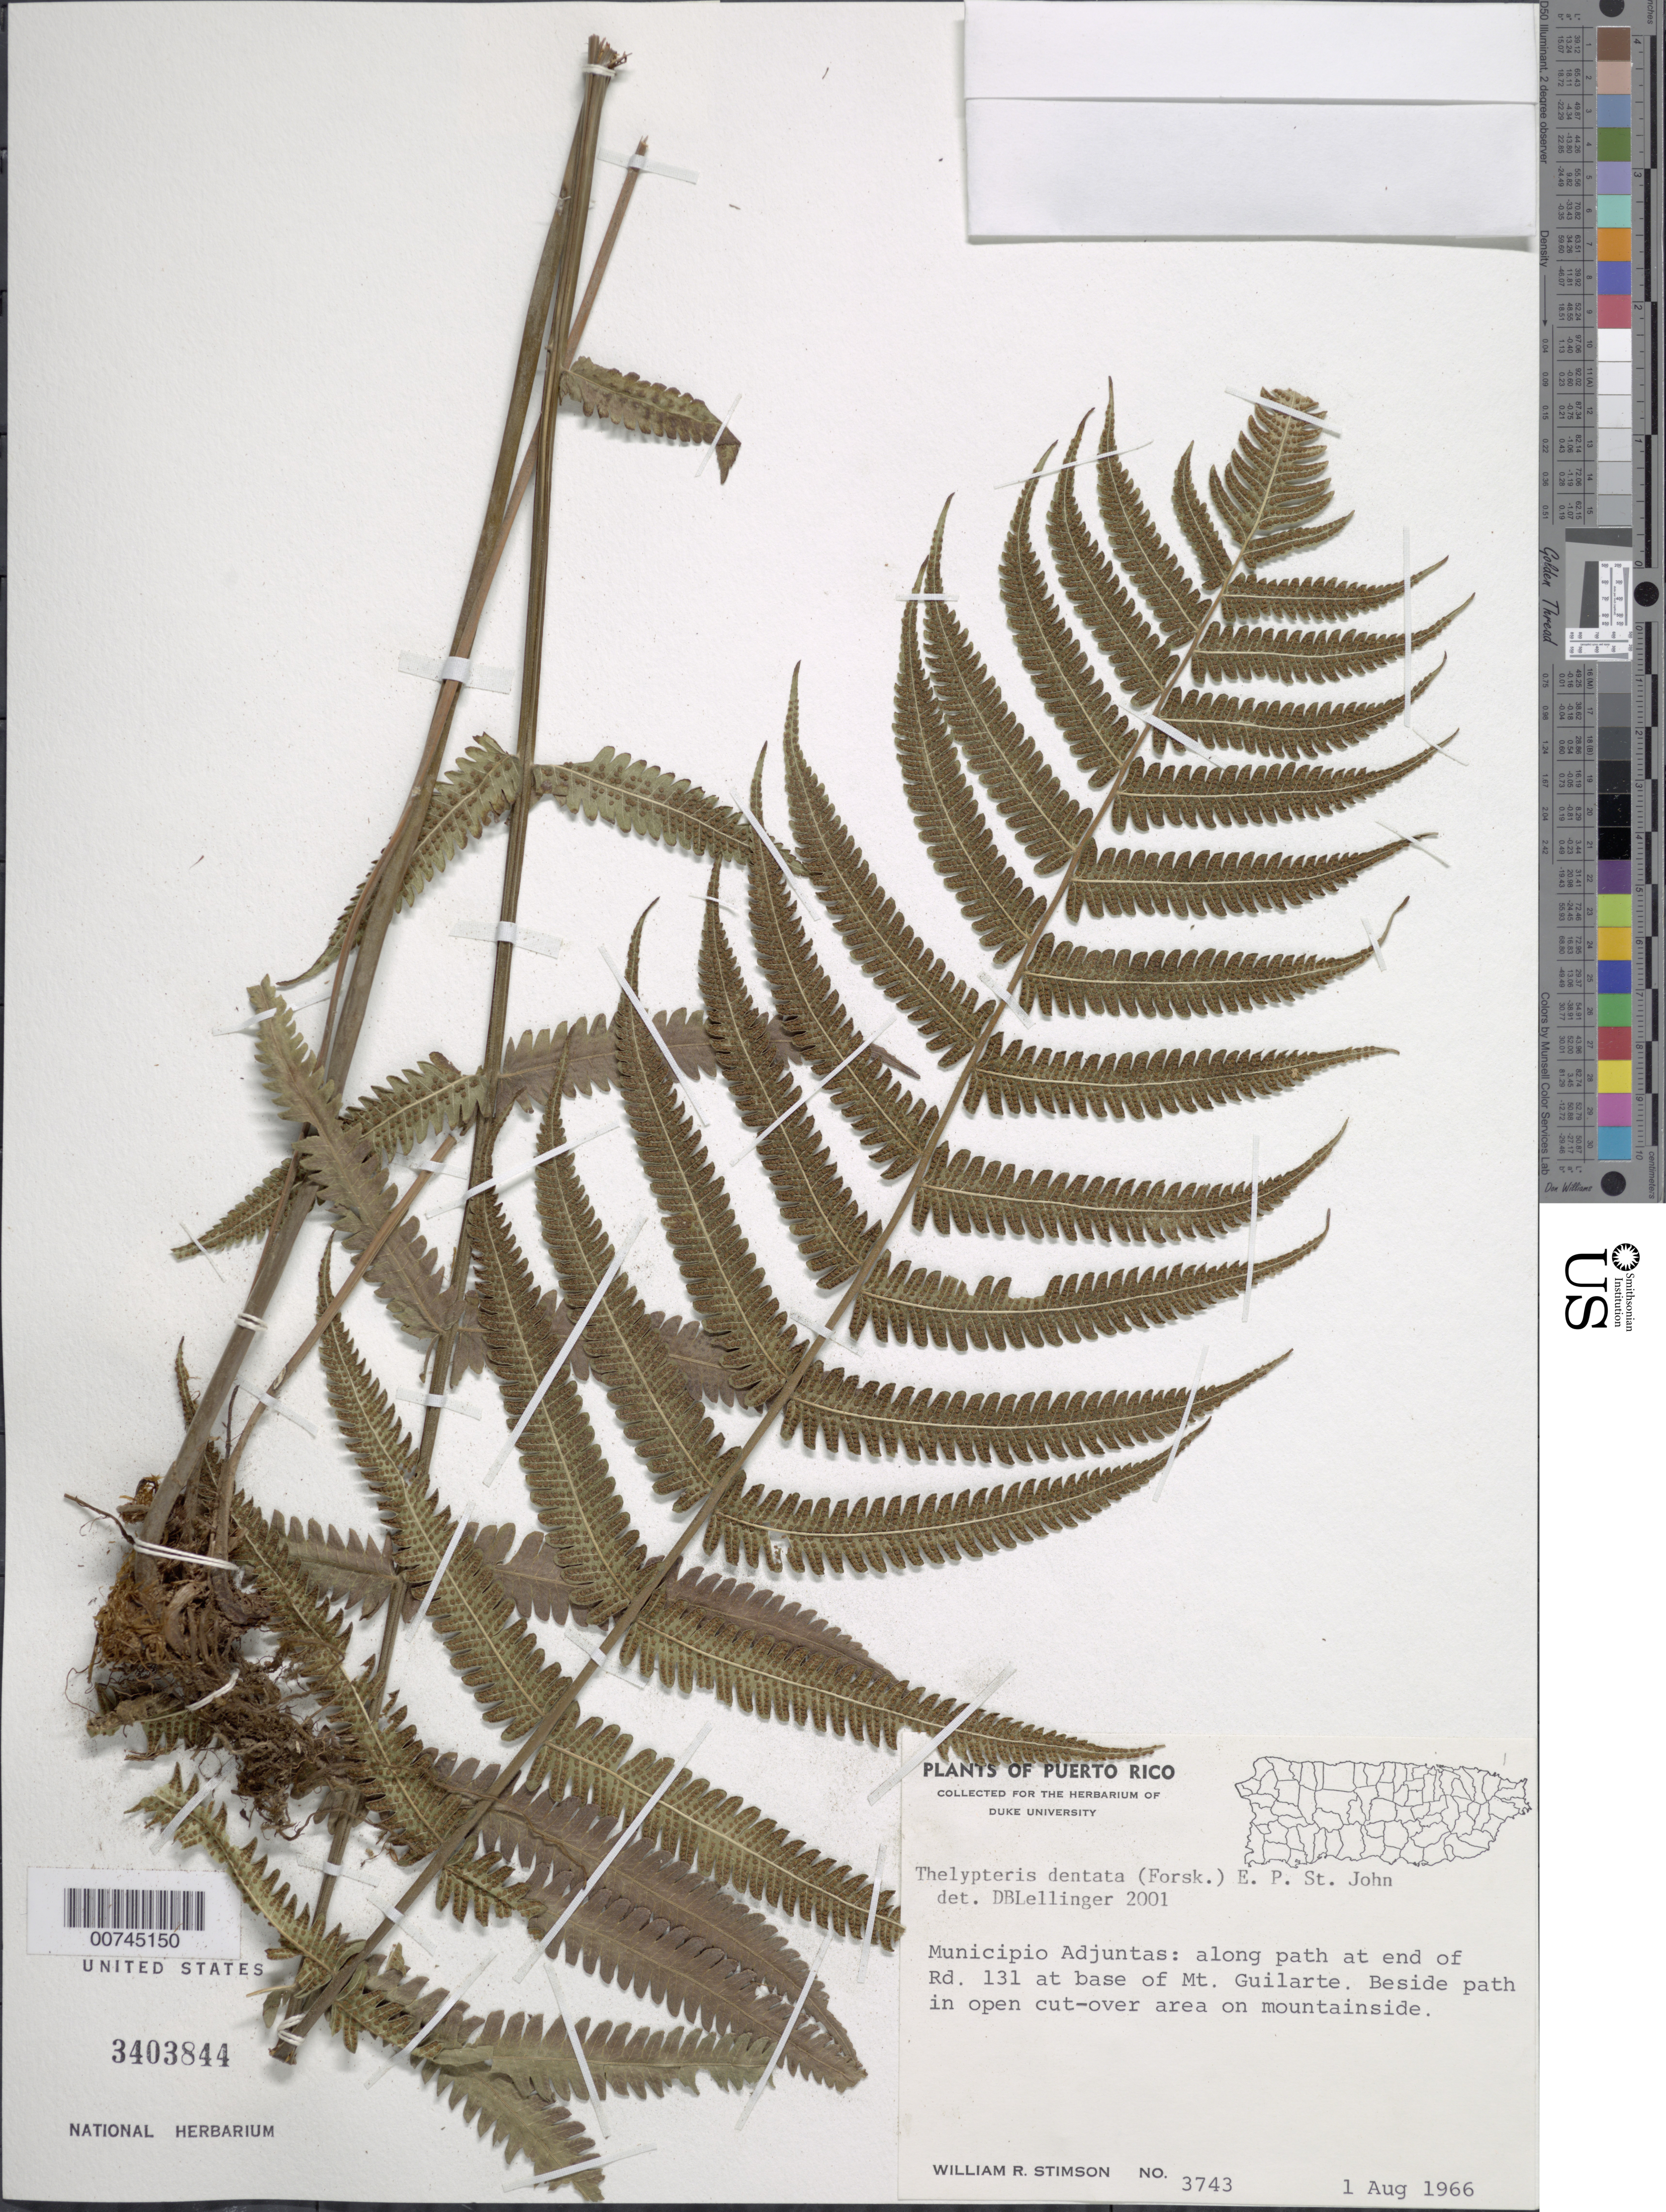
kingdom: Plantae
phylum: Tracheophyta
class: Polypodiopsida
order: Polypodiales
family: Thelypteridaceae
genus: Christella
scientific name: Christella dentata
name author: (Forssk.) Brownsey & Jermy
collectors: W. R. Stimson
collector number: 3743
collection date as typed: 01 Aug 1966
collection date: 1966-08-01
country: Puerto Rico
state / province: Adjuntas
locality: Mun. Adjuntas: along path at end of Rd. 131 at base of Mt. Guilarte. Beside path in open cut-over area on mountainside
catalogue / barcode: US 3403844